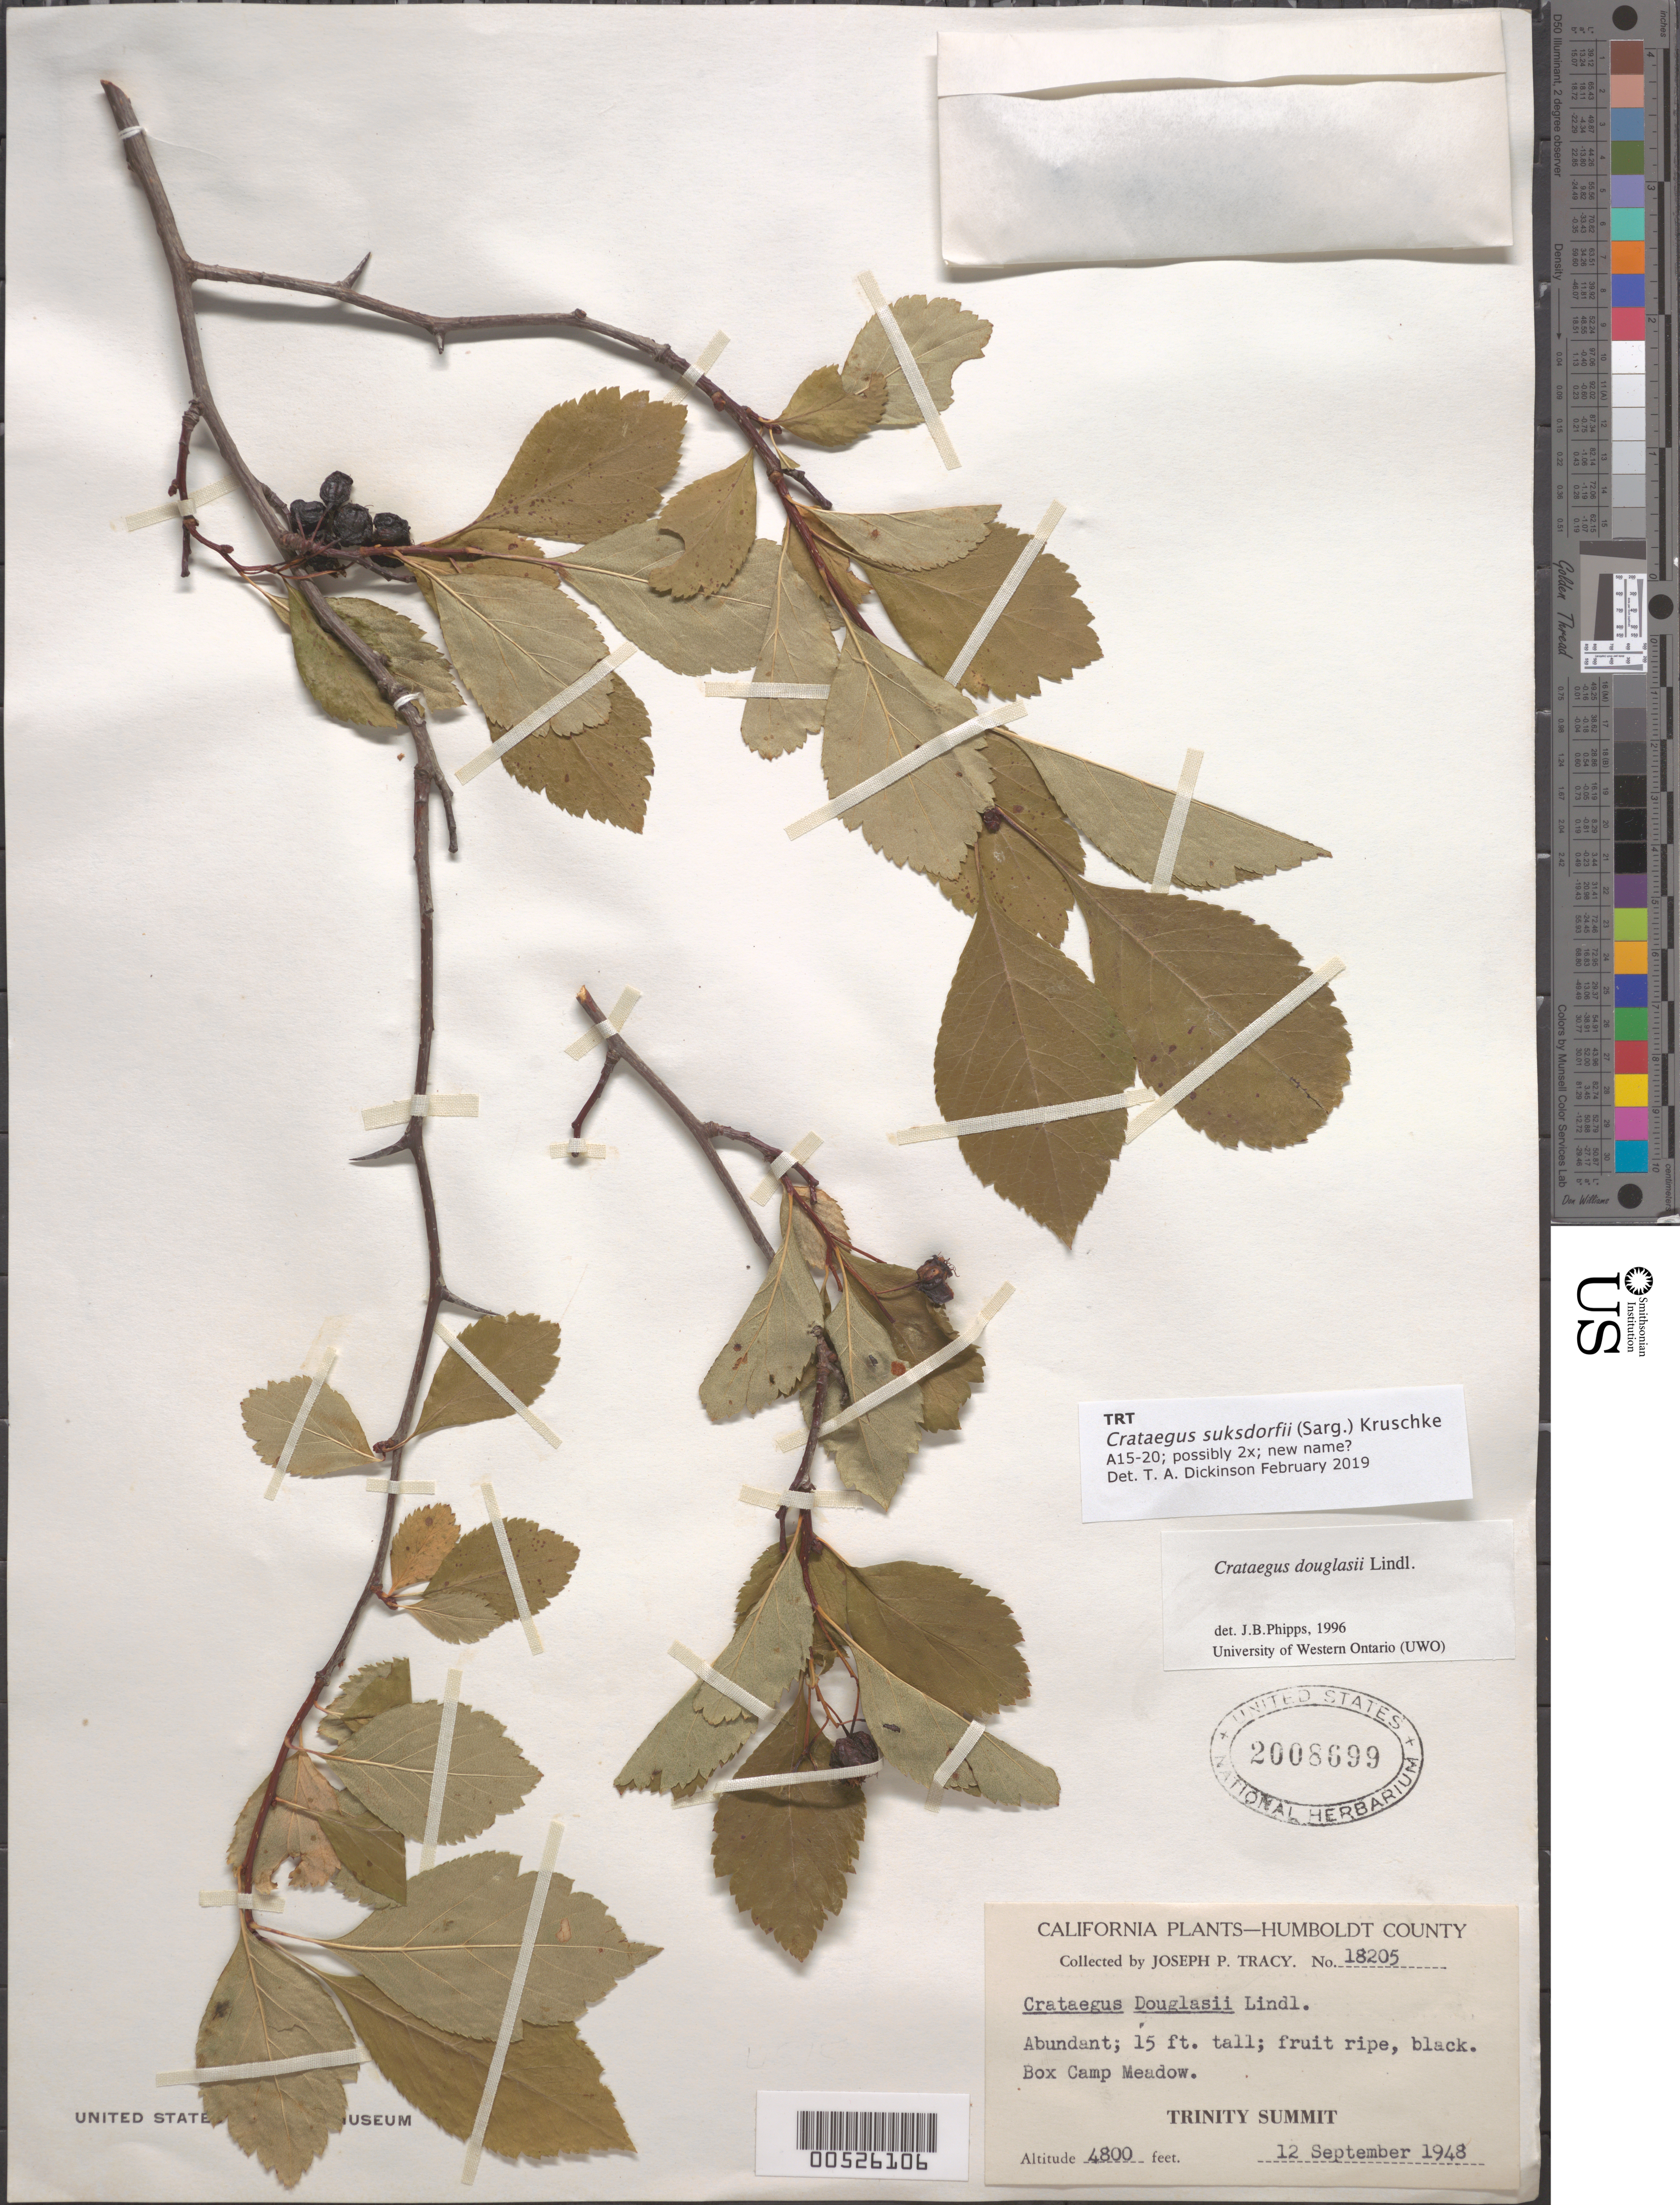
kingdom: Plantae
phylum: Tracheophyta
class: Magnoliopsida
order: Rosales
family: Rosaceae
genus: Crataegus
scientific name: Crataegus suksdorfii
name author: (Sarg.) Kruschke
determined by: Dickinson, Timothy A., Assistant Curator (TRT), University of Toronto (CANADA)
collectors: J. Tracy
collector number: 18205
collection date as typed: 12 Sep 1948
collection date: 1948-09-12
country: United States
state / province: California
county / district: Humboldt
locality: Box Camp Meadow, Trinity Summit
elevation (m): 1463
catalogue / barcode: US 2008699